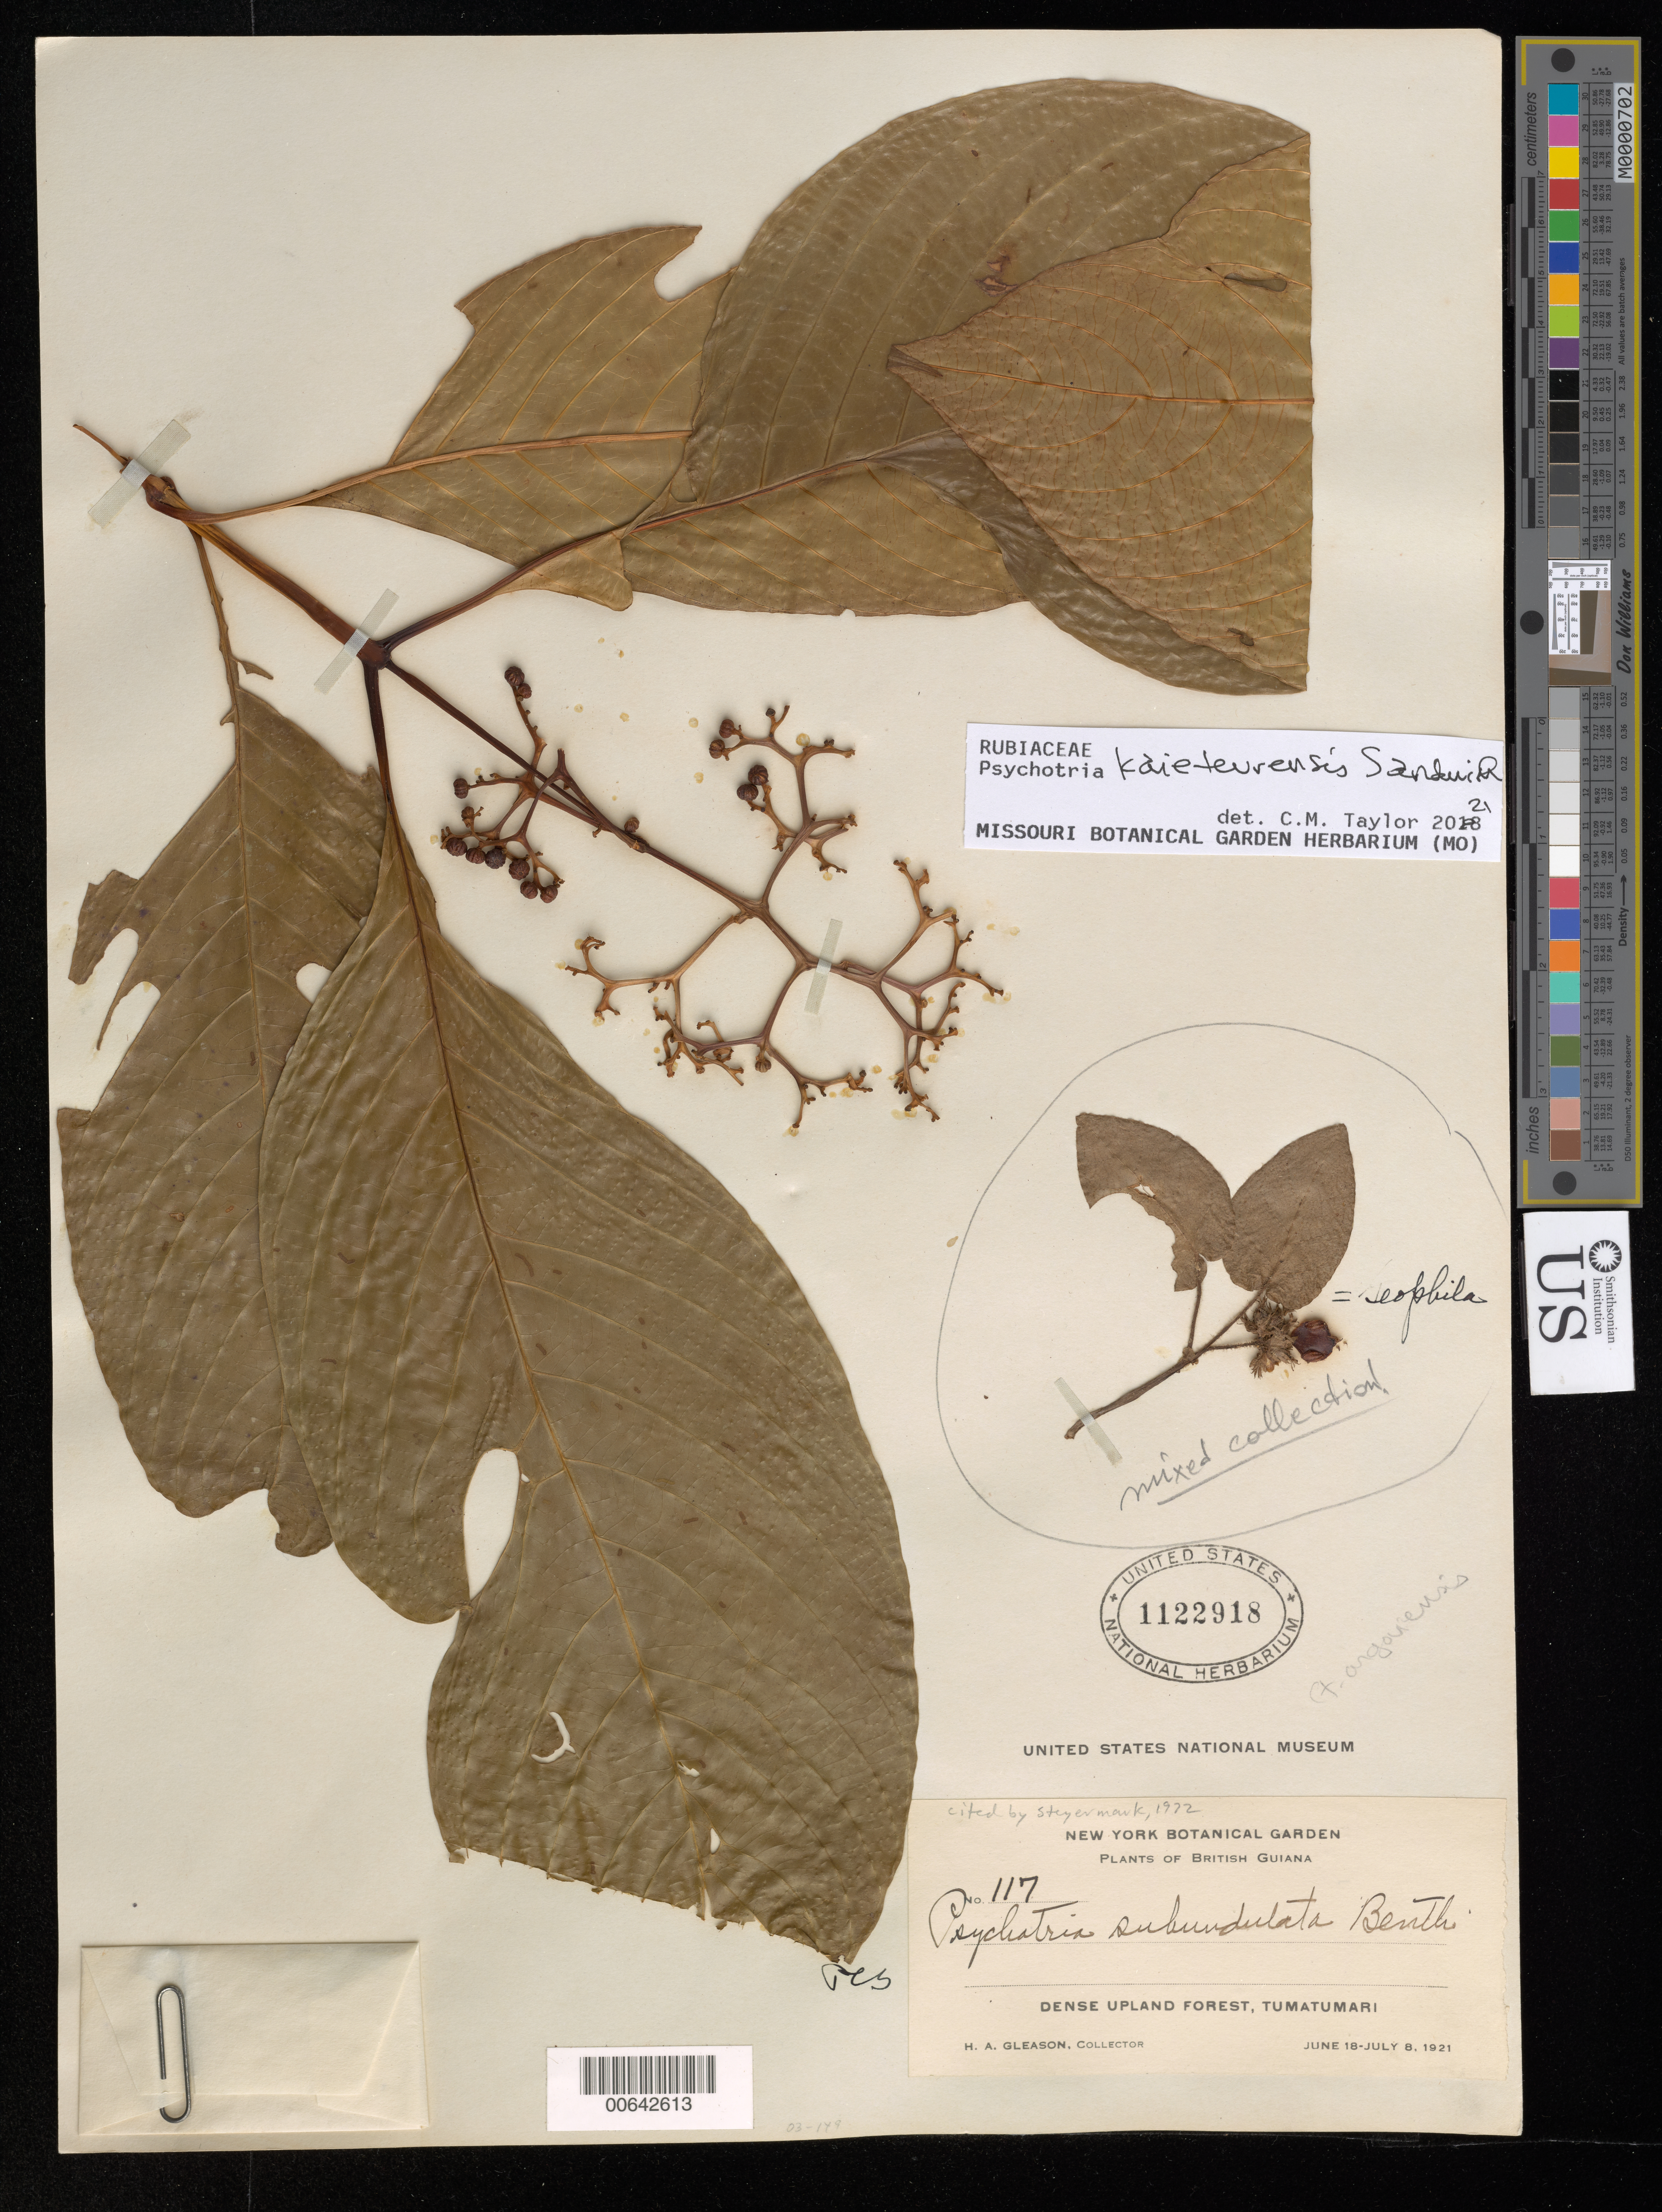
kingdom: Plantae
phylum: Tracheophyta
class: Magnoliopsida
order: Gentianales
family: Rubiaceae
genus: Psychotria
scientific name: Psychotria kaieteurensis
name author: Sandwith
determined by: Taylor, Charlotte M.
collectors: H. A. Gleason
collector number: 117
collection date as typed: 18-Jun-21 to 8-Jul-21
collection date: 1921-06-18/1921-07-08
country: Guyana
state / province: Potaro-Siparuni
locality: Tumatumari Village, Potaro R.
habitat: Dense upland forest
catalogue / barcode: US 1122918